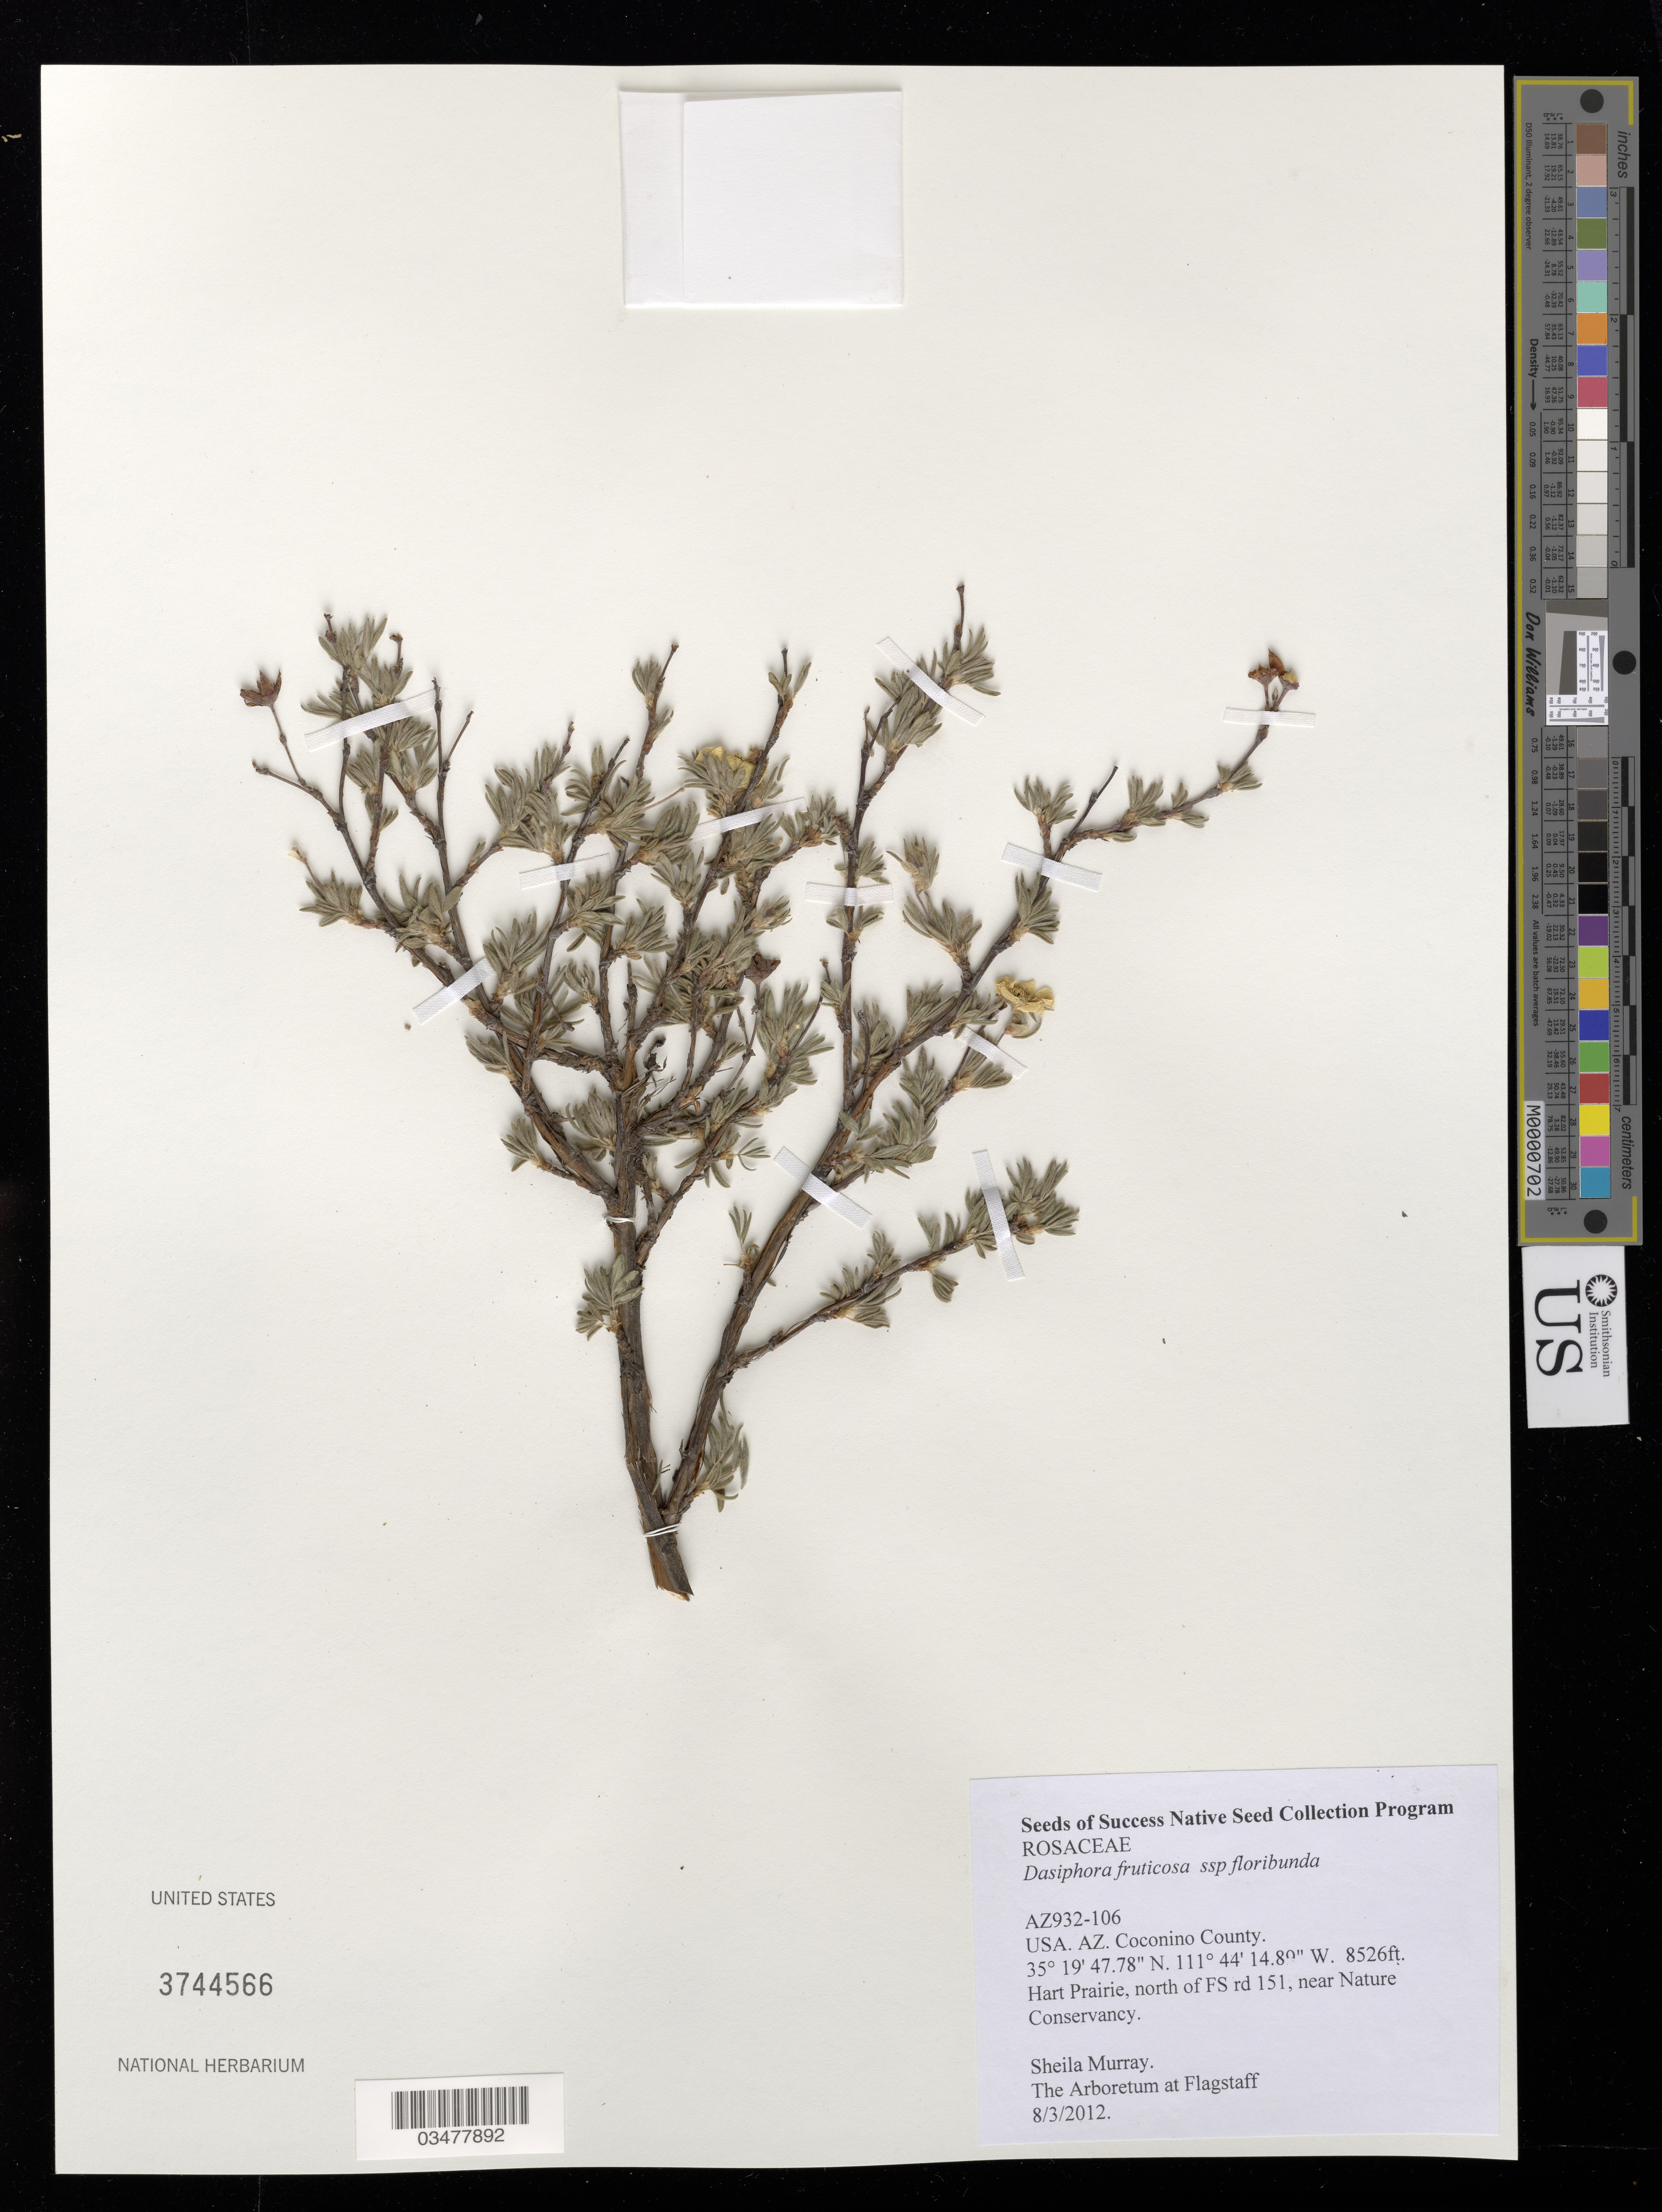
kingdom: Plantae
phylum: Tracheophyta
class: Magnoliopsida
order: Rosales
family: Rosaceae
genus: Dasiphora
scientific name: Dasiphora fruticosa subsp. floribunda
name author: (Pursh) Kartesz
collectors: S. Murray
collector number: AZ932-106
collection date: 2012-08-03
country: United States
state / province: Arizona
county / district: Coconino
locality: Hart Prairie, N of FS rd 151, near Nature Conservancy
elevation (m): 2599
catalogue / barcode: US 3744566